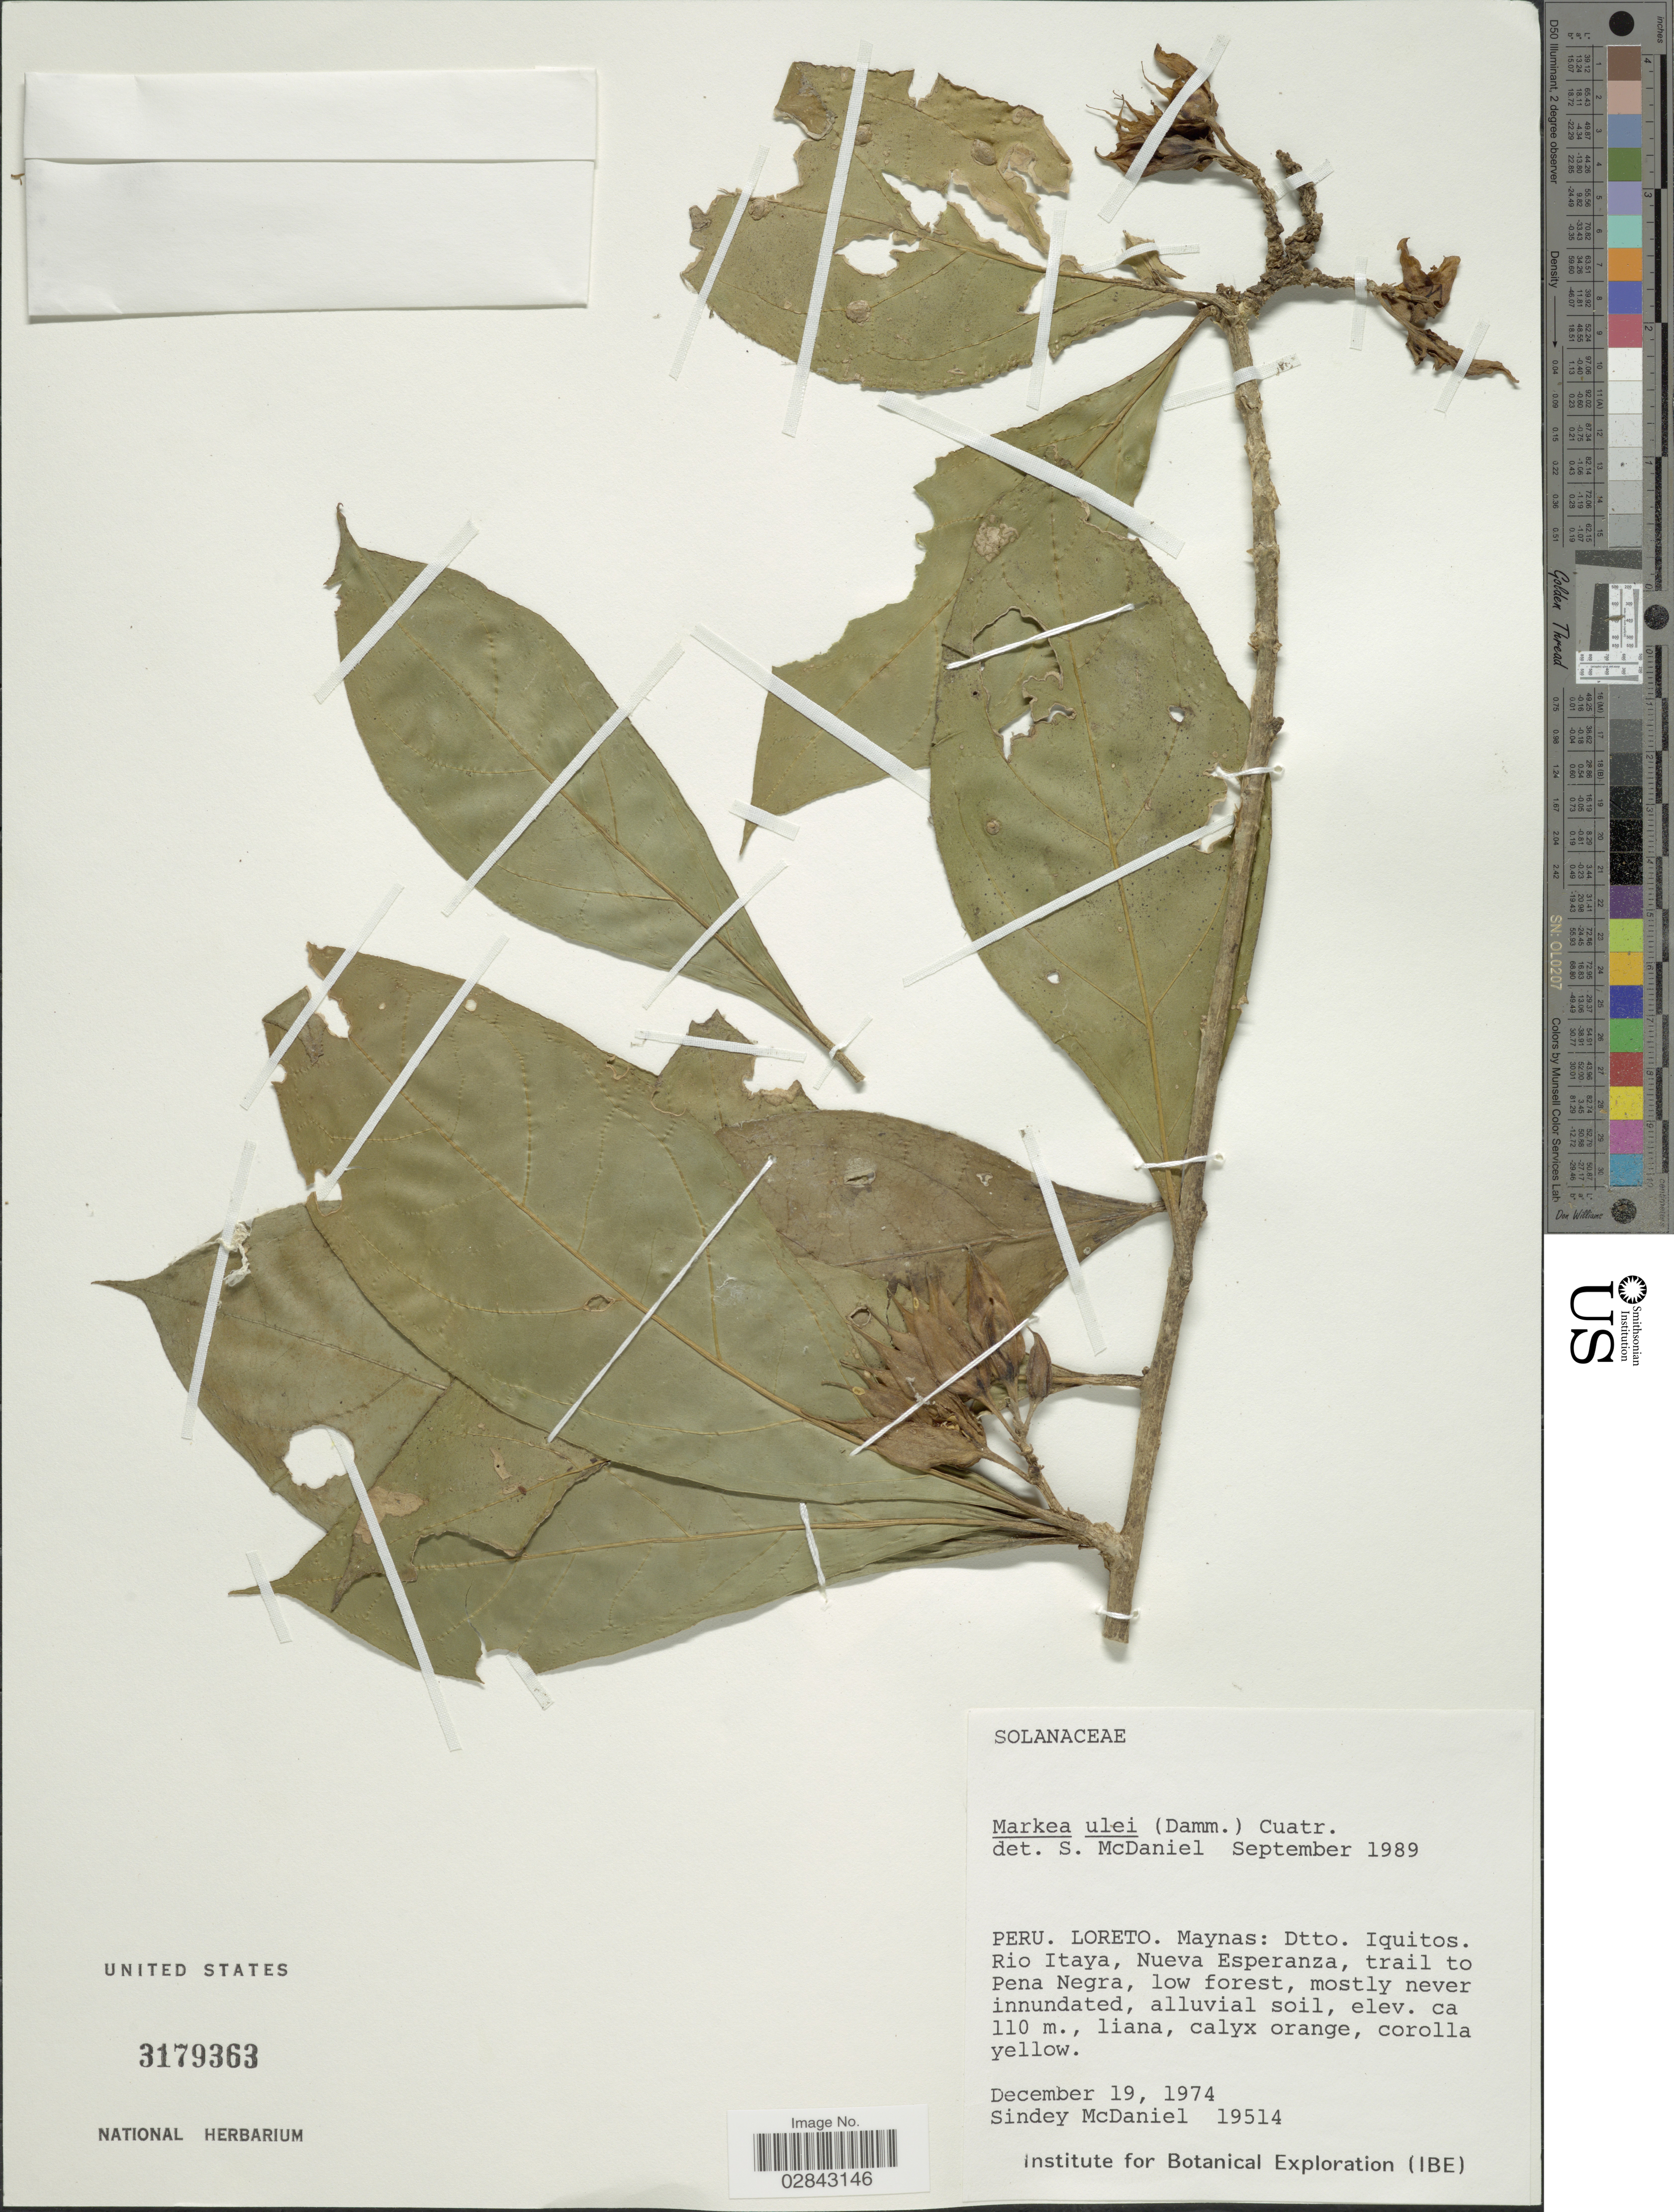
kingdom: Plantae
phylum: Tracheophyta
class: Magnoliopsida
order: Solanales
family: Solanaceae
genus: Juanulloa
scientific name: Juanulloa sp.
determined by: Nee, Michael H.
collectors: S. McDaniel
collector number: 19514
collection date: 1974-12-19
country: Peru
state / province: Loreto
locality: Maynas: Dtto. Iquitos. Rio Itaya, Nueva Esperanza, trail to Pena Negra.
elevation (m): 110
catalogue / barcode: US 3179363